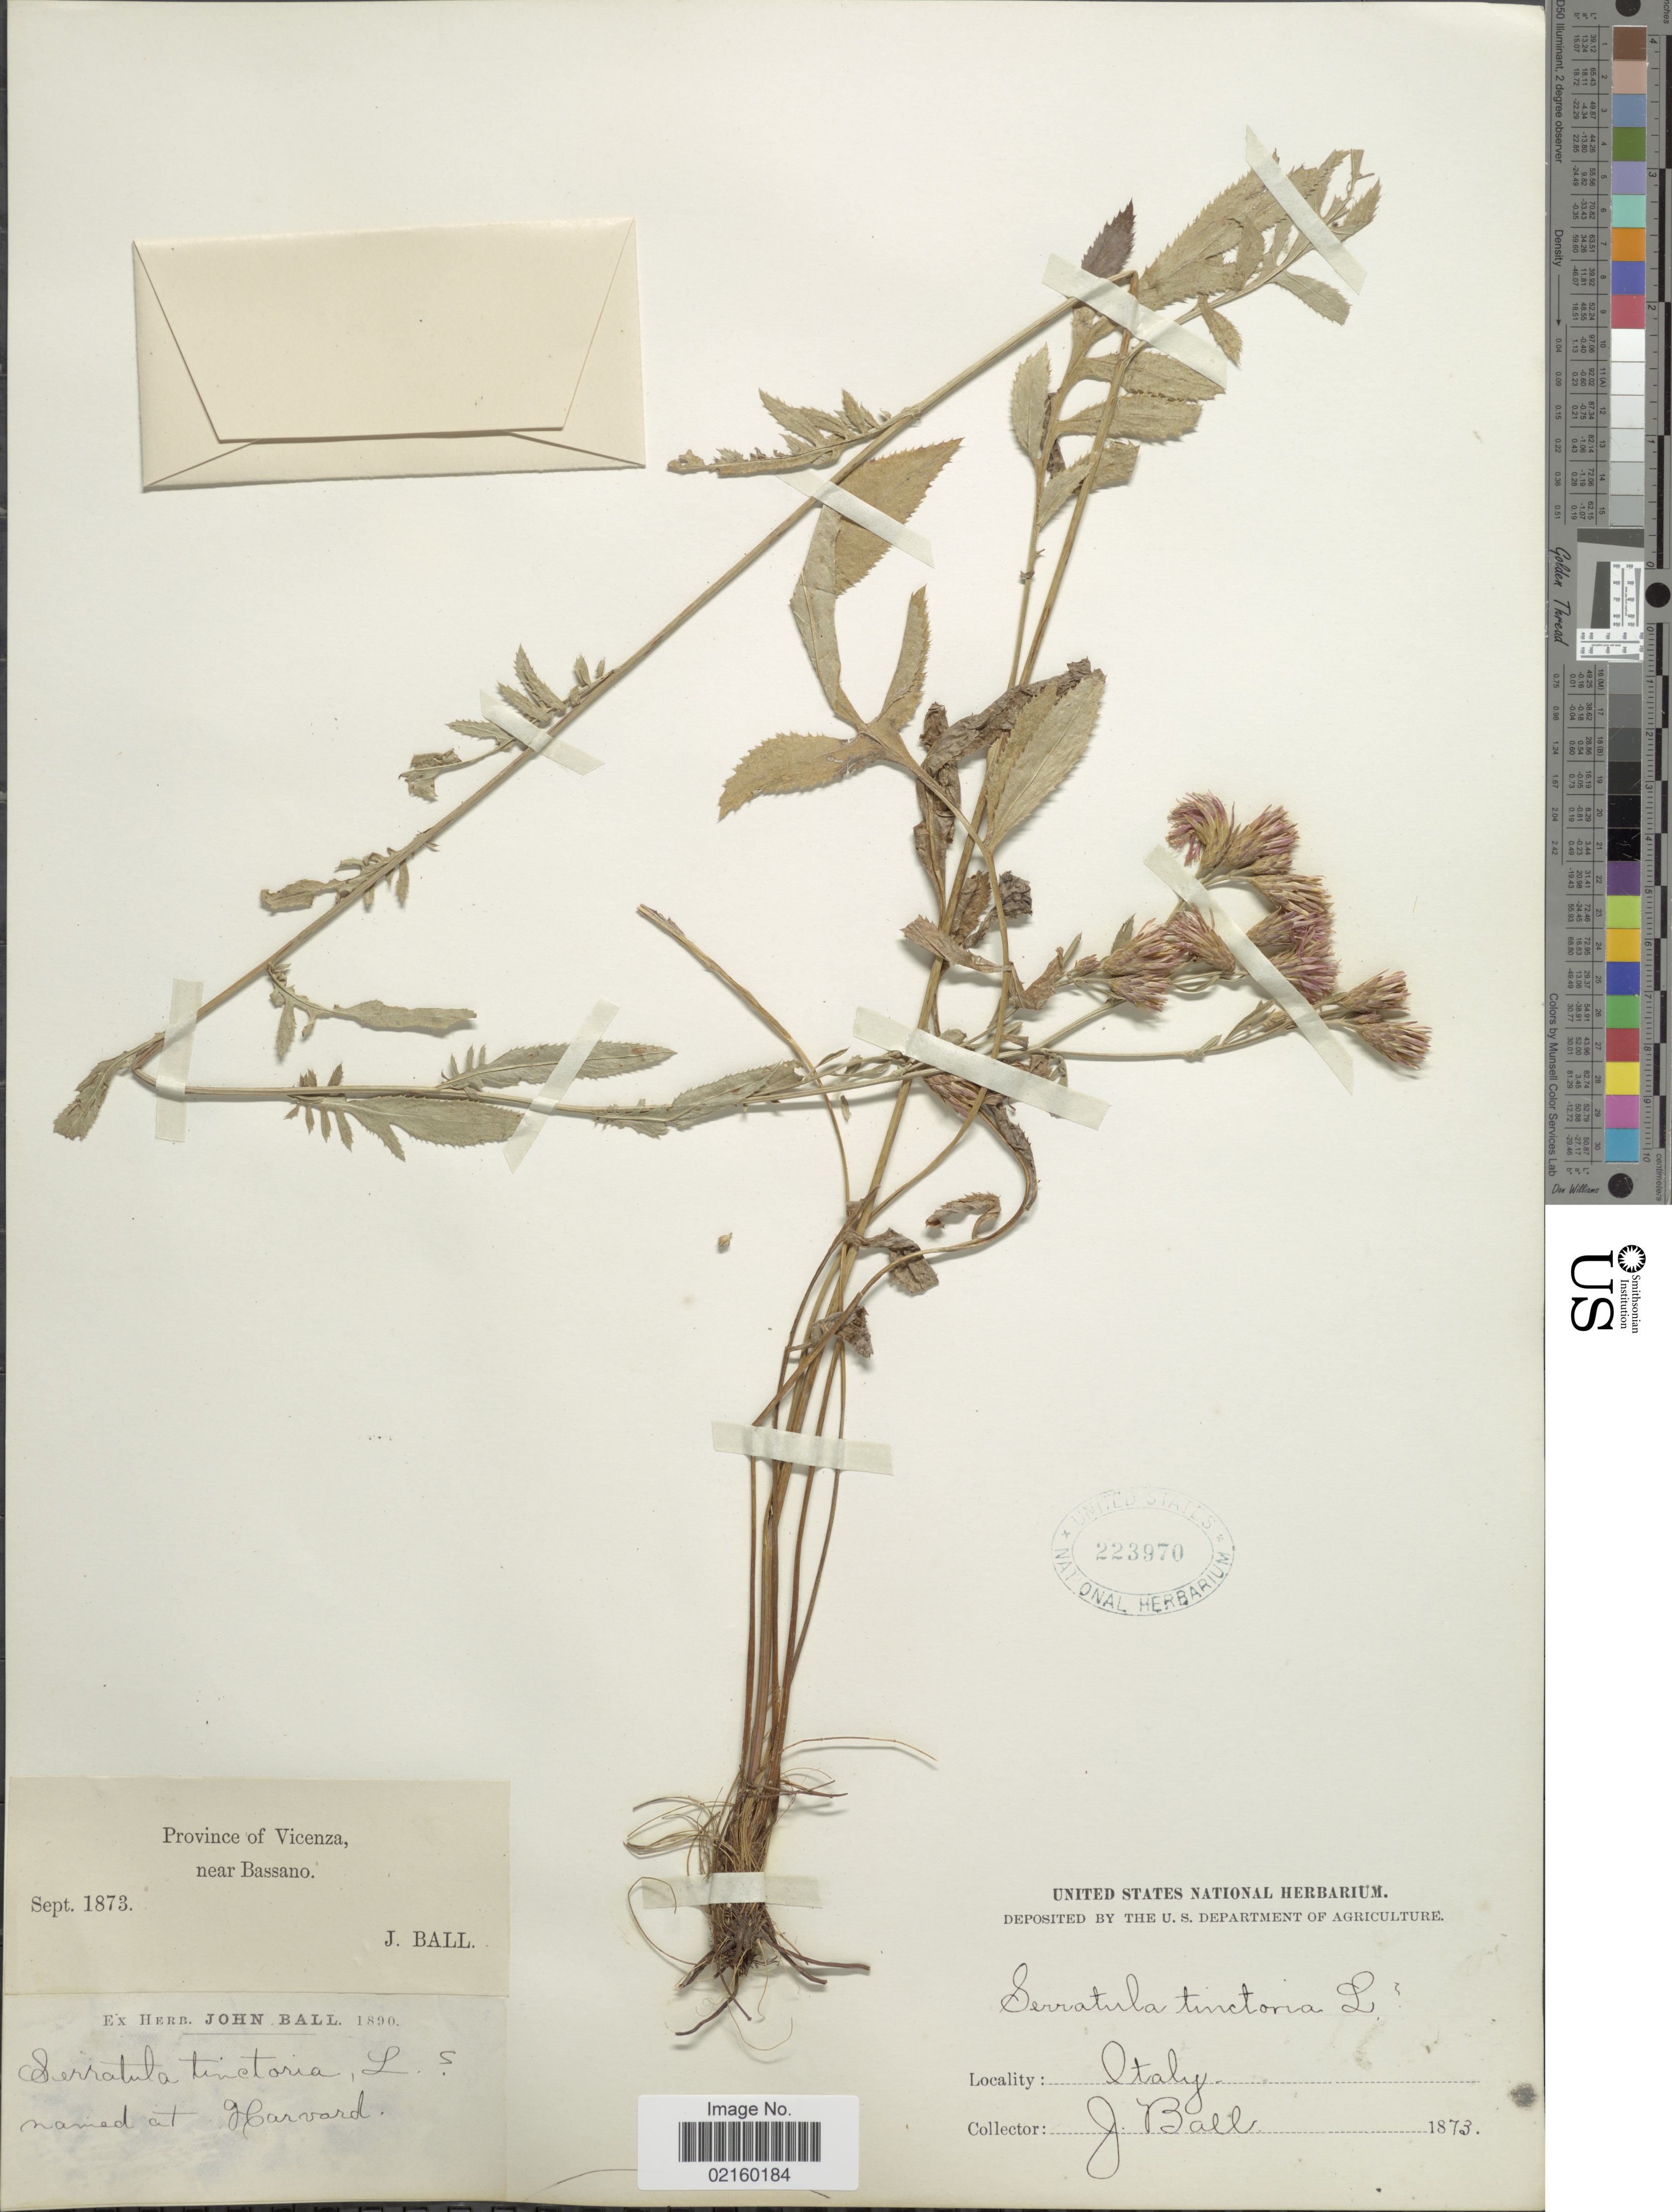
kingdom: Plantae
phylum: Tracheophyta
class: Magnoliopsida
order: Asterales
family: Asteraceae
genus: Serratula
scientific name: Serratula tinctoria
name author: L.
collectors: J. Ball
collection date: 1873-09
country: Italy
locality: Province of Vicenza, near Bassano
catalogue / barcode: US 223970